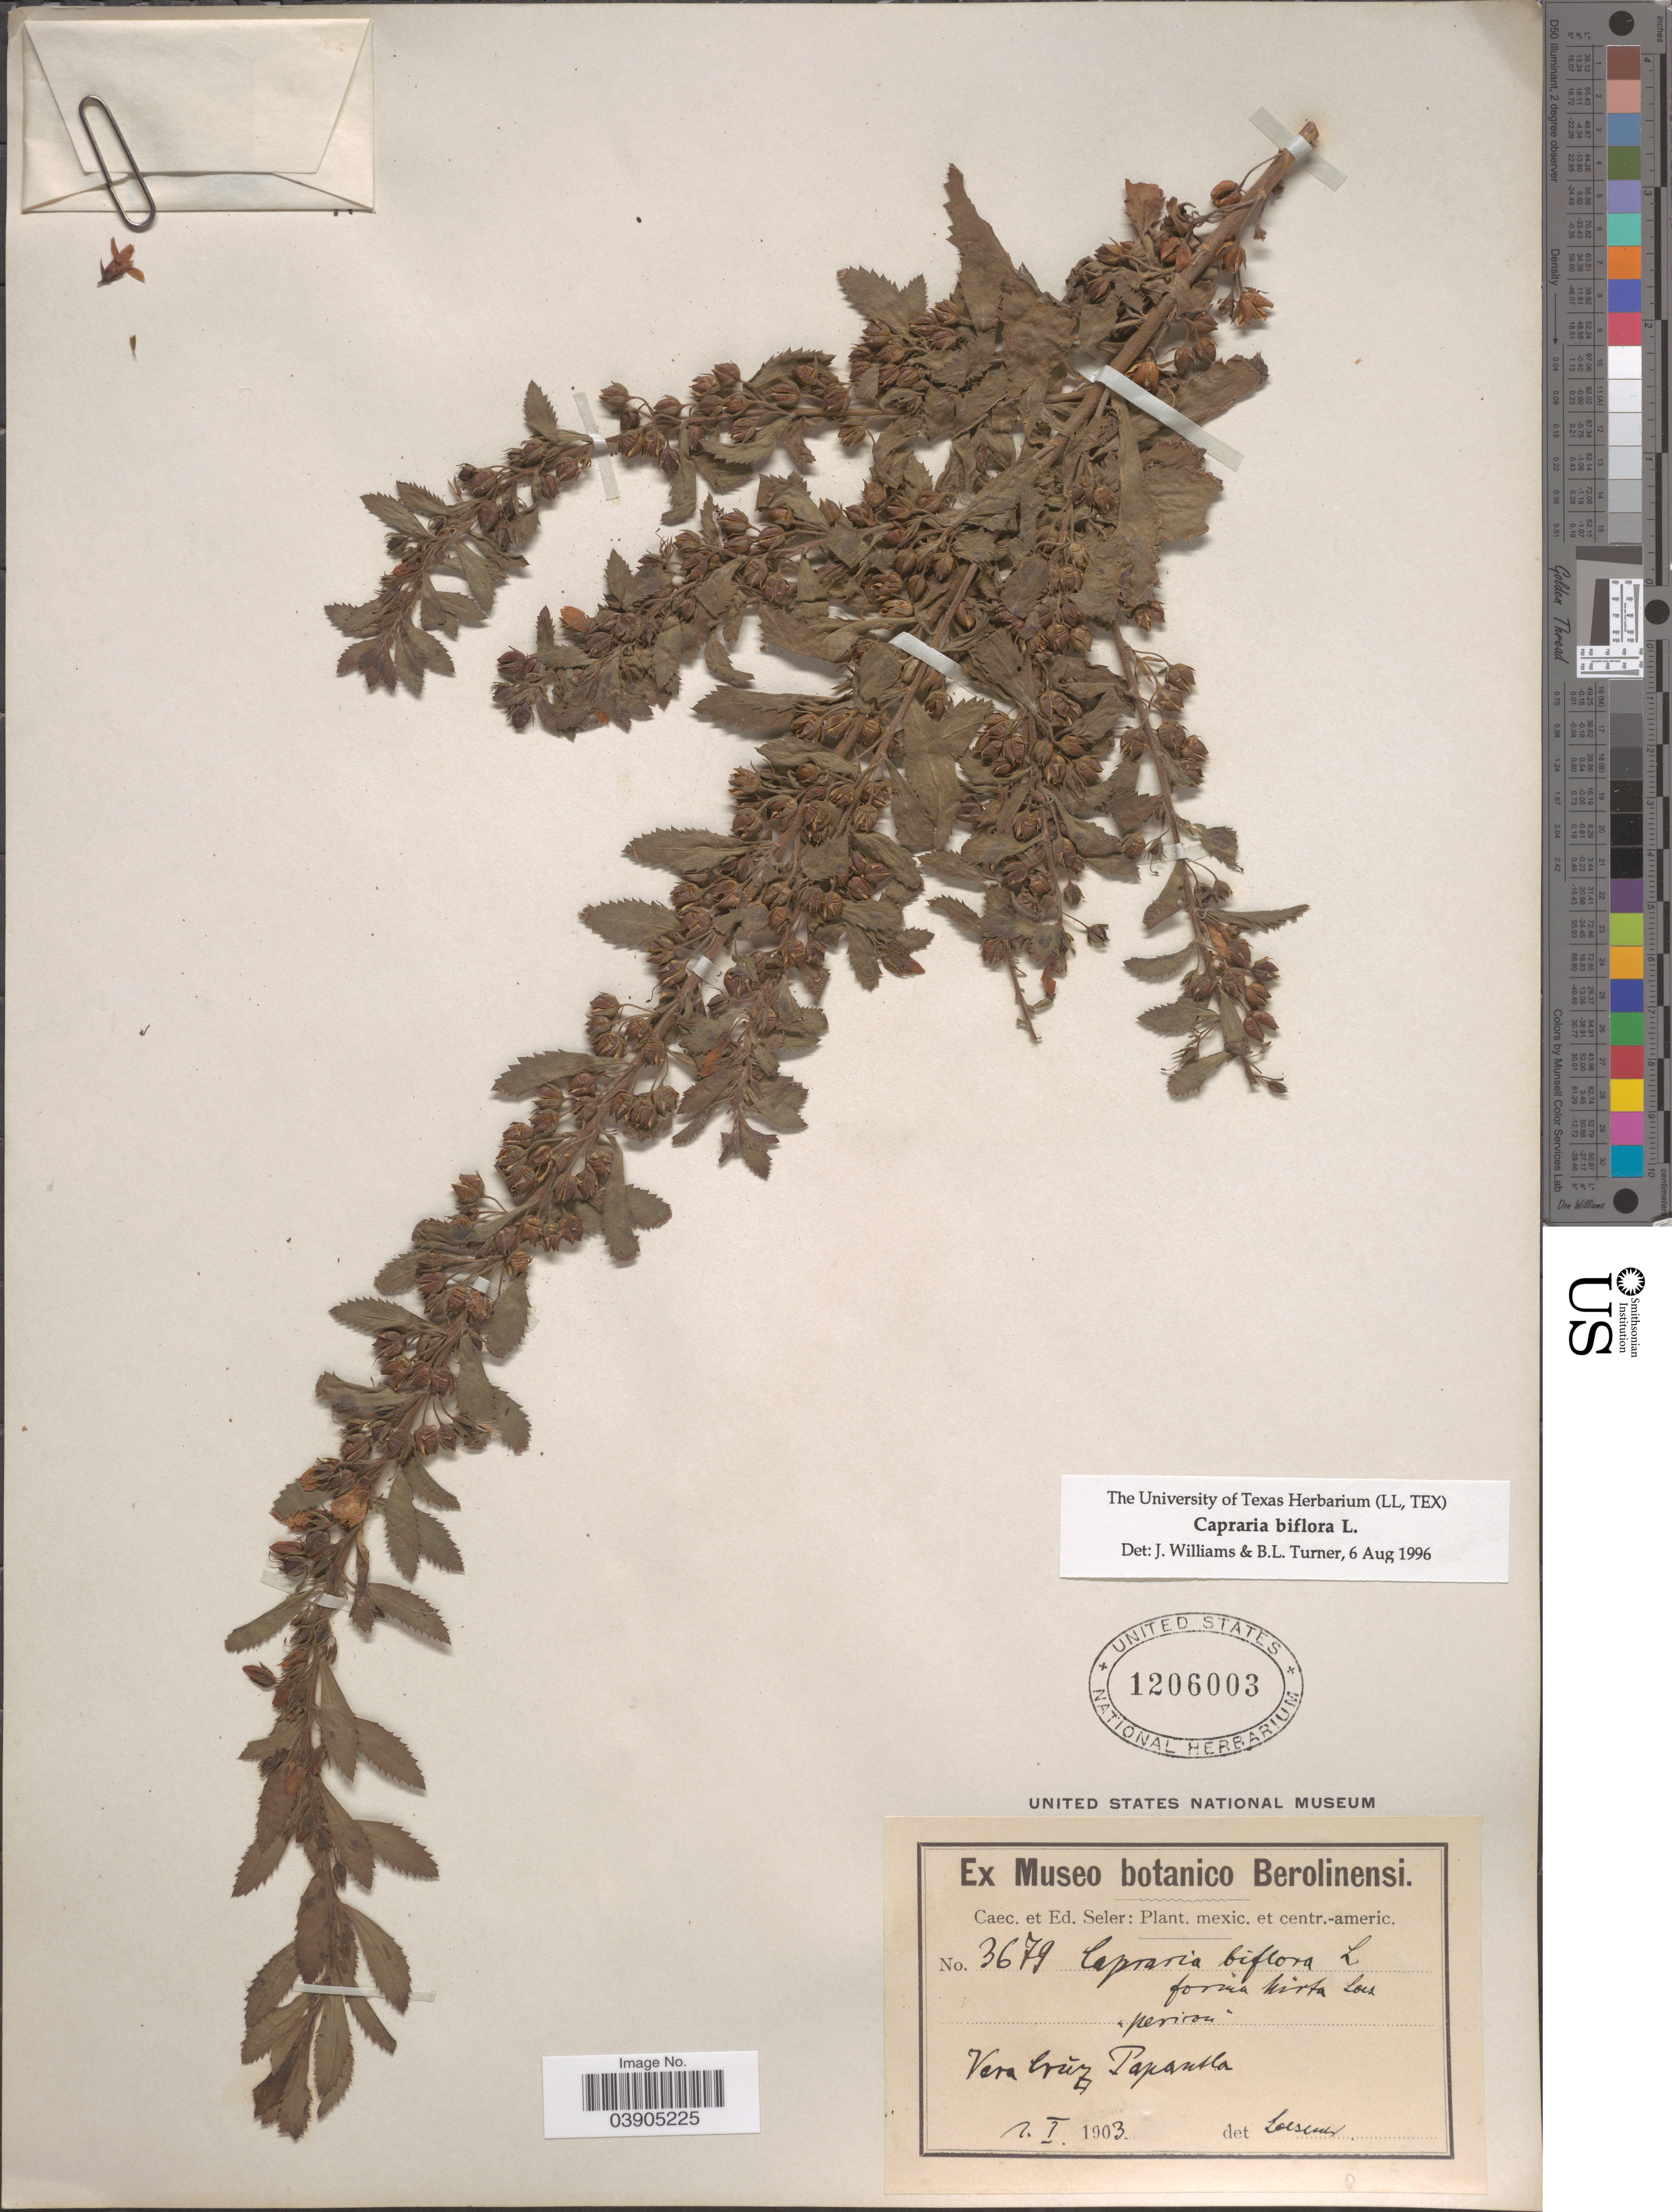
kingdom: Plantae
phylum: Tracheophyta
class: Magnoliopsida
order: Lamiales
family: Scrophulariaceae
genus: Capraria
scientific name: Capraria biflora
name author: L.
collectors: ex Caec. et Ed Seler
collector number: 3679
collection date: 1903-01-02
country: Mexico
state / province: Veracruz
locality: Vera Cruz Papantla.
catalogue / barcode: US 1206003